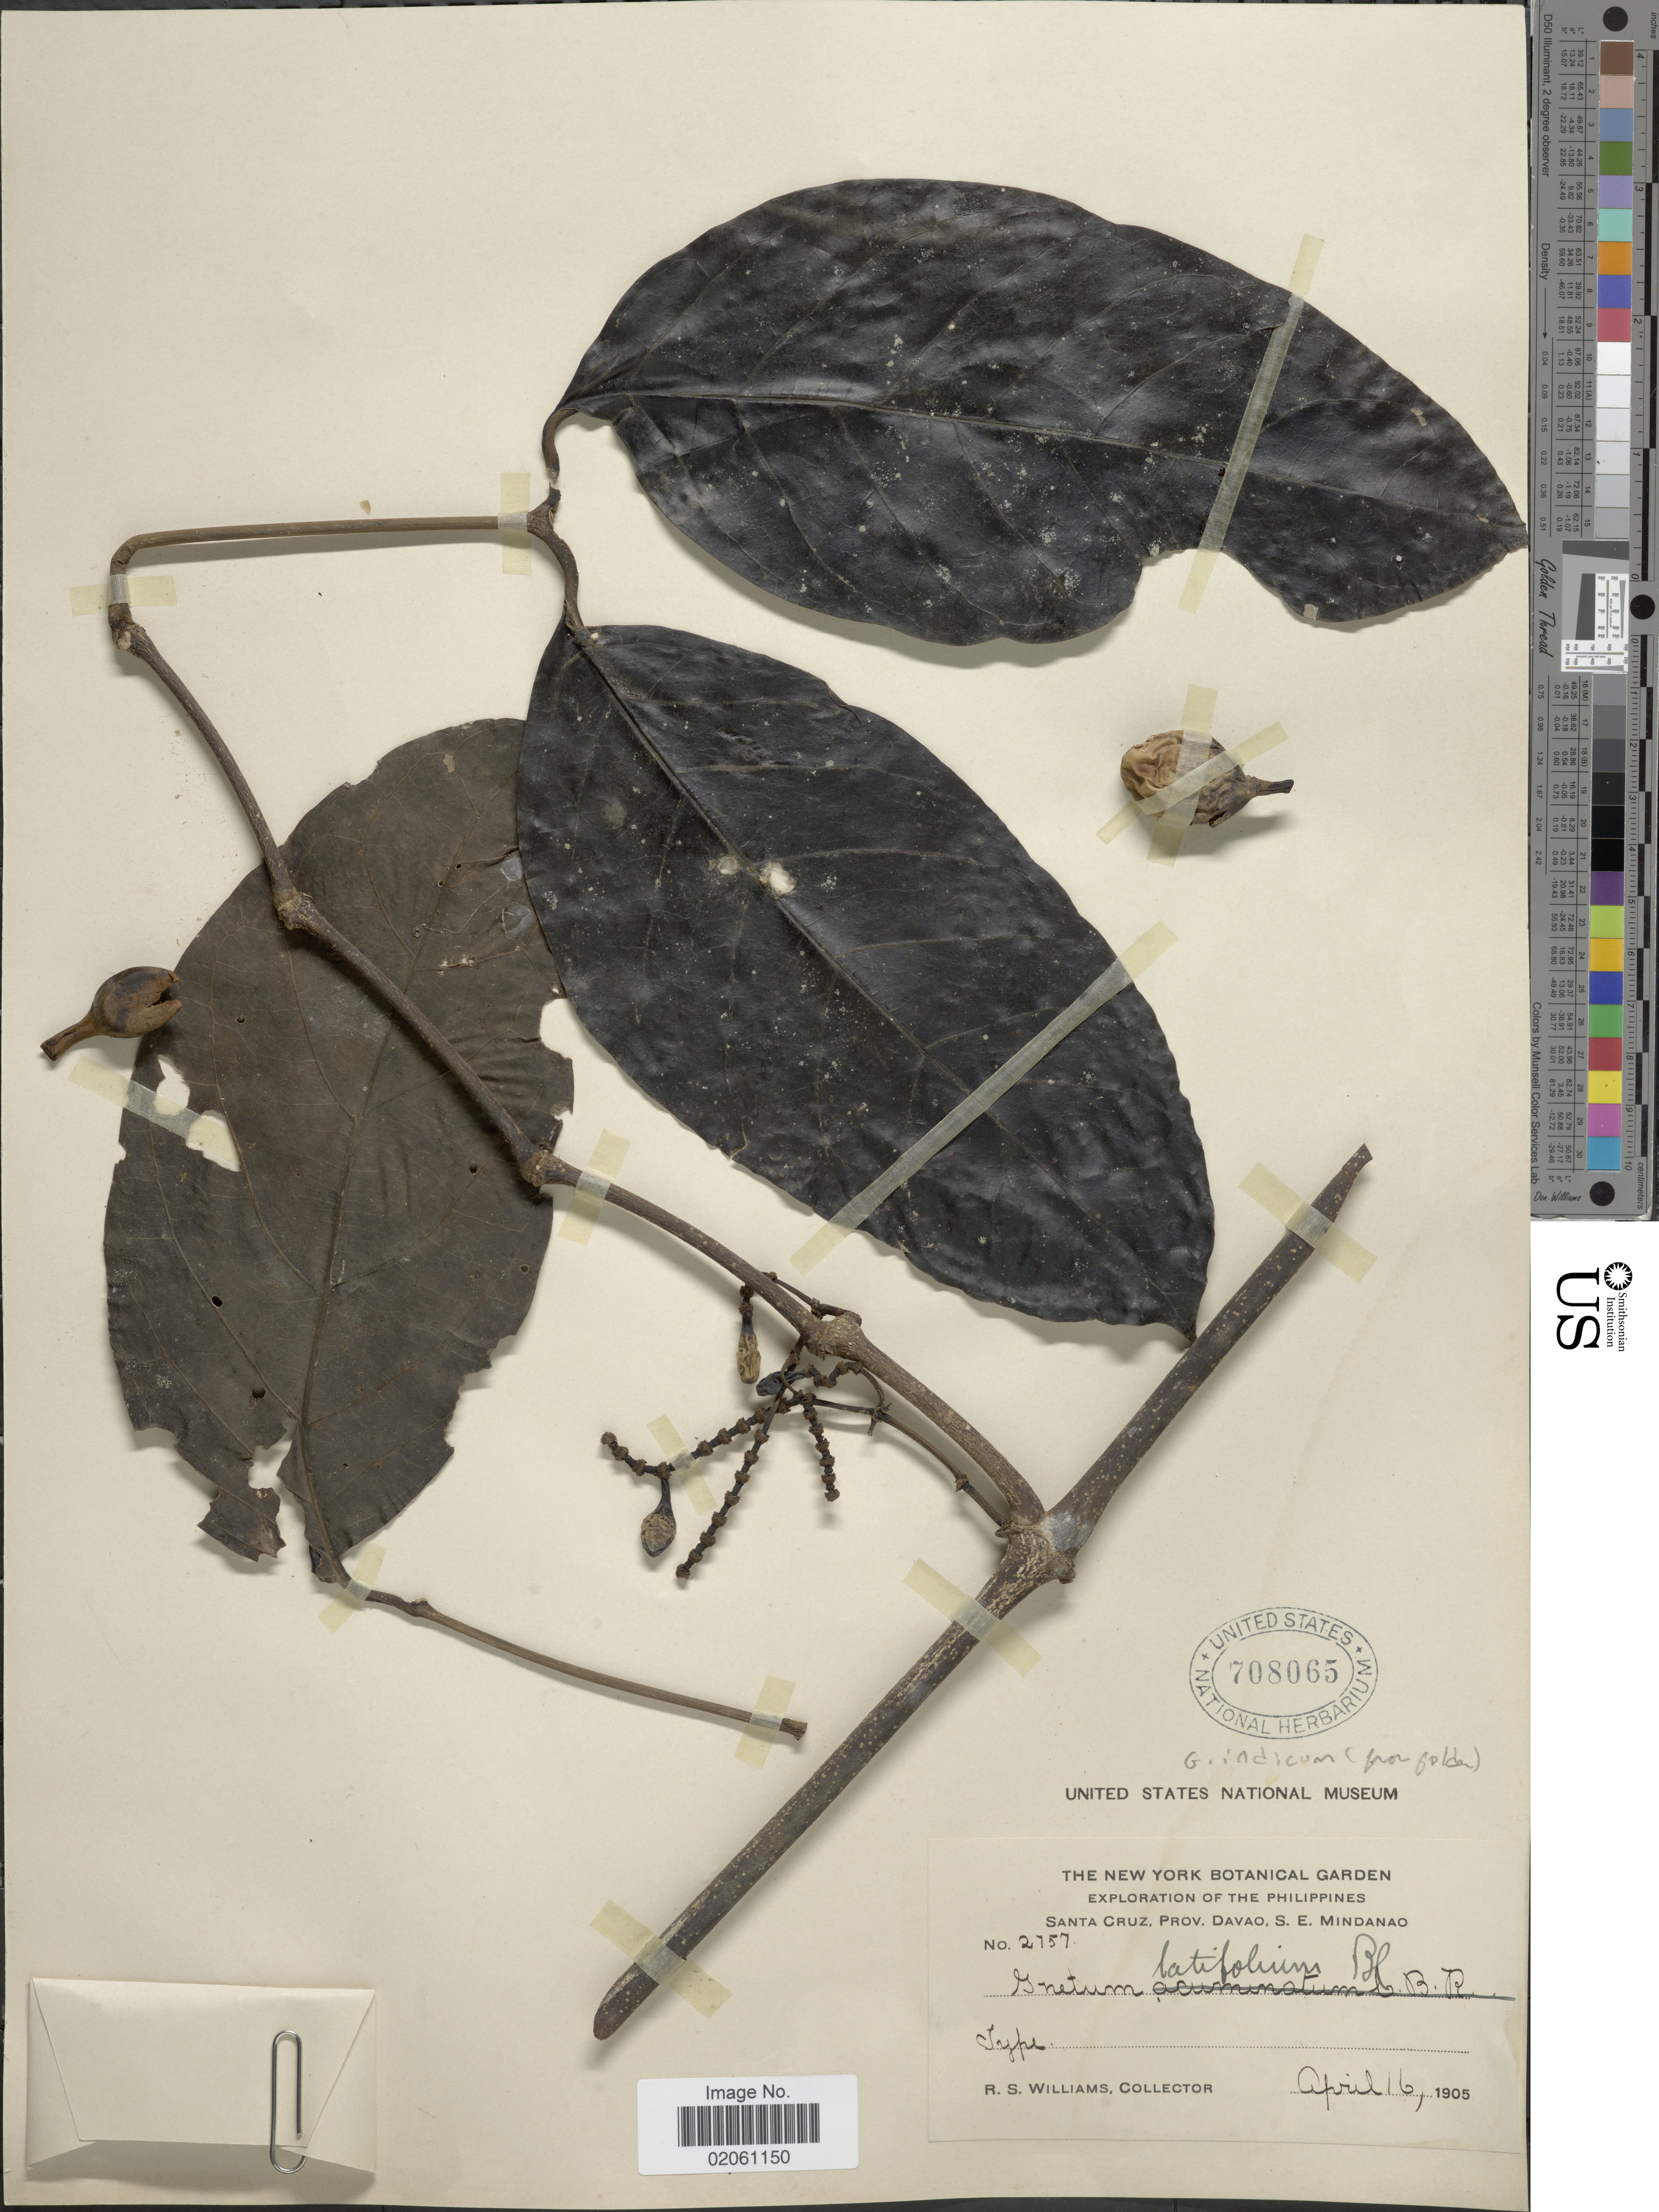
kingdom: Plantae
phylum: Tracheophyta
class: Gnetopsida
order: Gnetales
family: Gnetaceae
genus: Gnetum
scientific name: Gnetum indicum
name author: (Lour.) Merr.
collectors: R. S. Williams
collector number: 2757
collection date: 1905-04-16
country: Philippines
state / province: Davao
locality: Santa Cruz, S. E. Mindanao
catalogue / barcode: US 708065